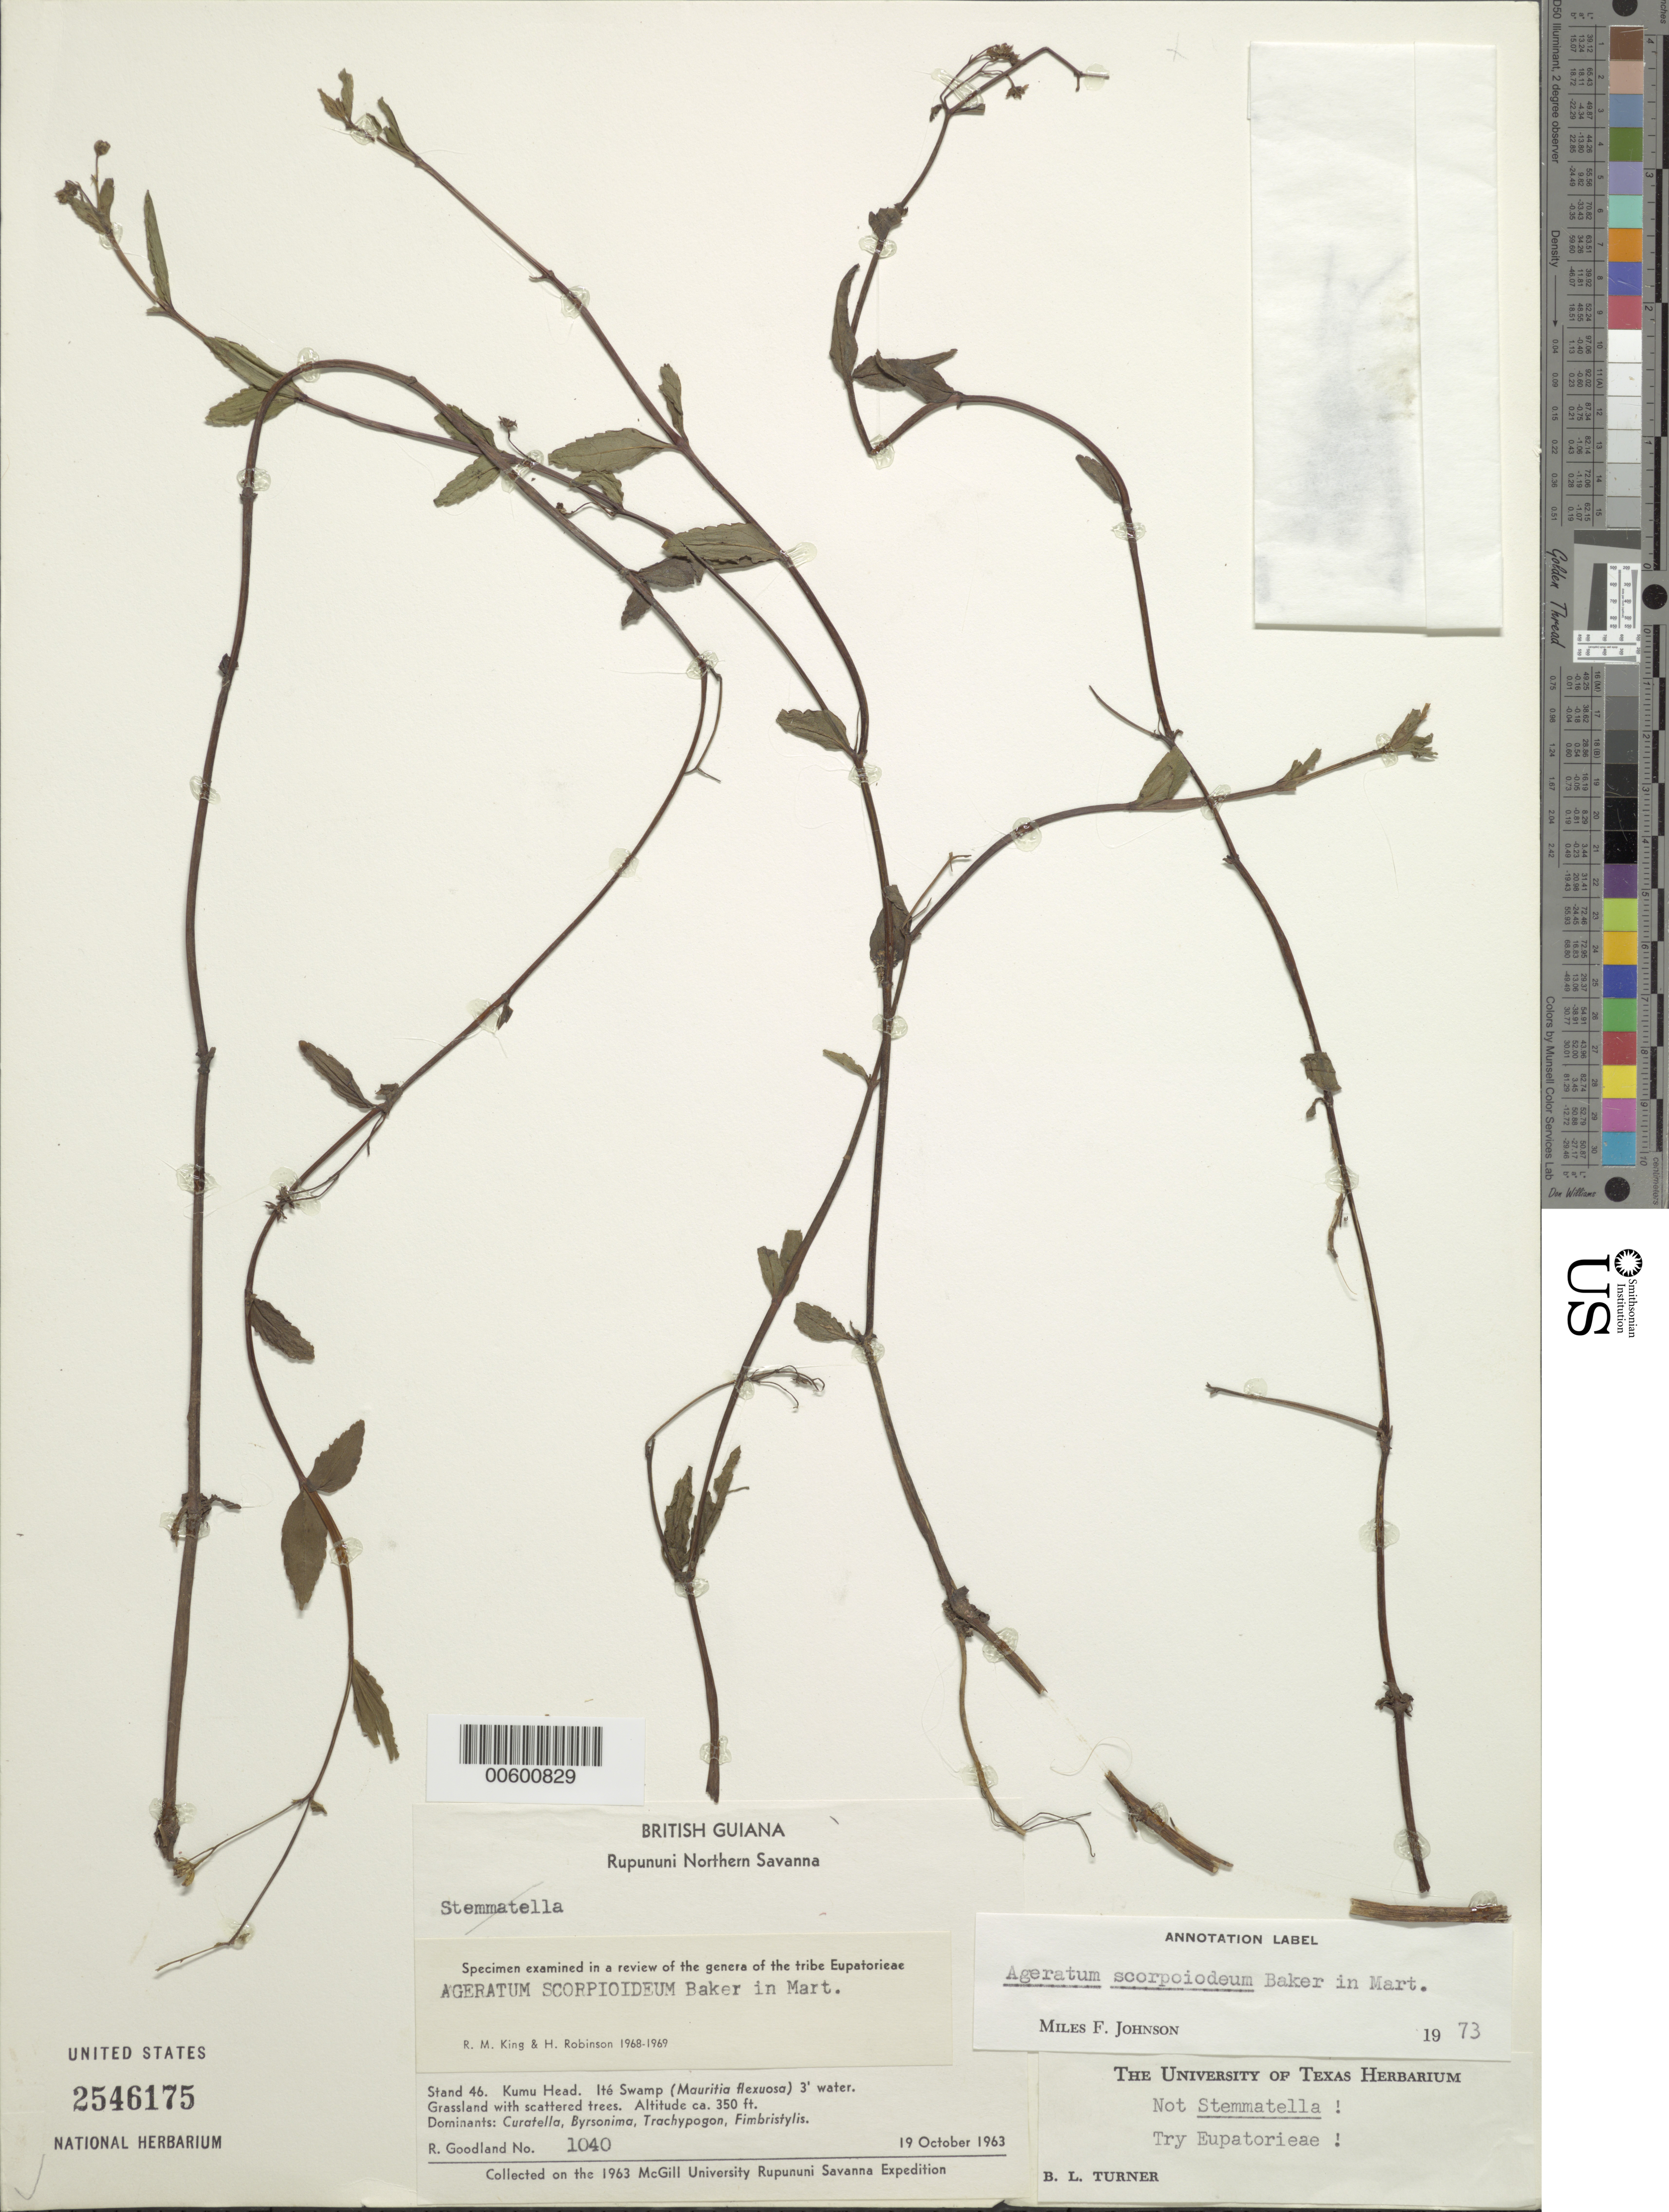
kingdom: Plantae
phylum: Tracheophyta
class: Magnoliopsida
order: Asterales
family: Asteraceae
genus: Ageratum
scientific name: Ageratum scorpioideum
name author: Baker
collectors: R. Goodland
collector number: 1040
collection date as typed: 19-Oct-63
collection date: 1963-10-19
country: Guyana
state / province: U. Takutu-U. Essequibo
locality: Rupununi Northern Savanna, Kumu Head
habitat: Ité Swamp (Mauritia flexuosa) 3' water. Grassland with scattered trees. Dominants: Curatella, Byrsonima, Trachypogon & Fimbristylis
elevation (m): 107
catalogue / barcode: US 2546175